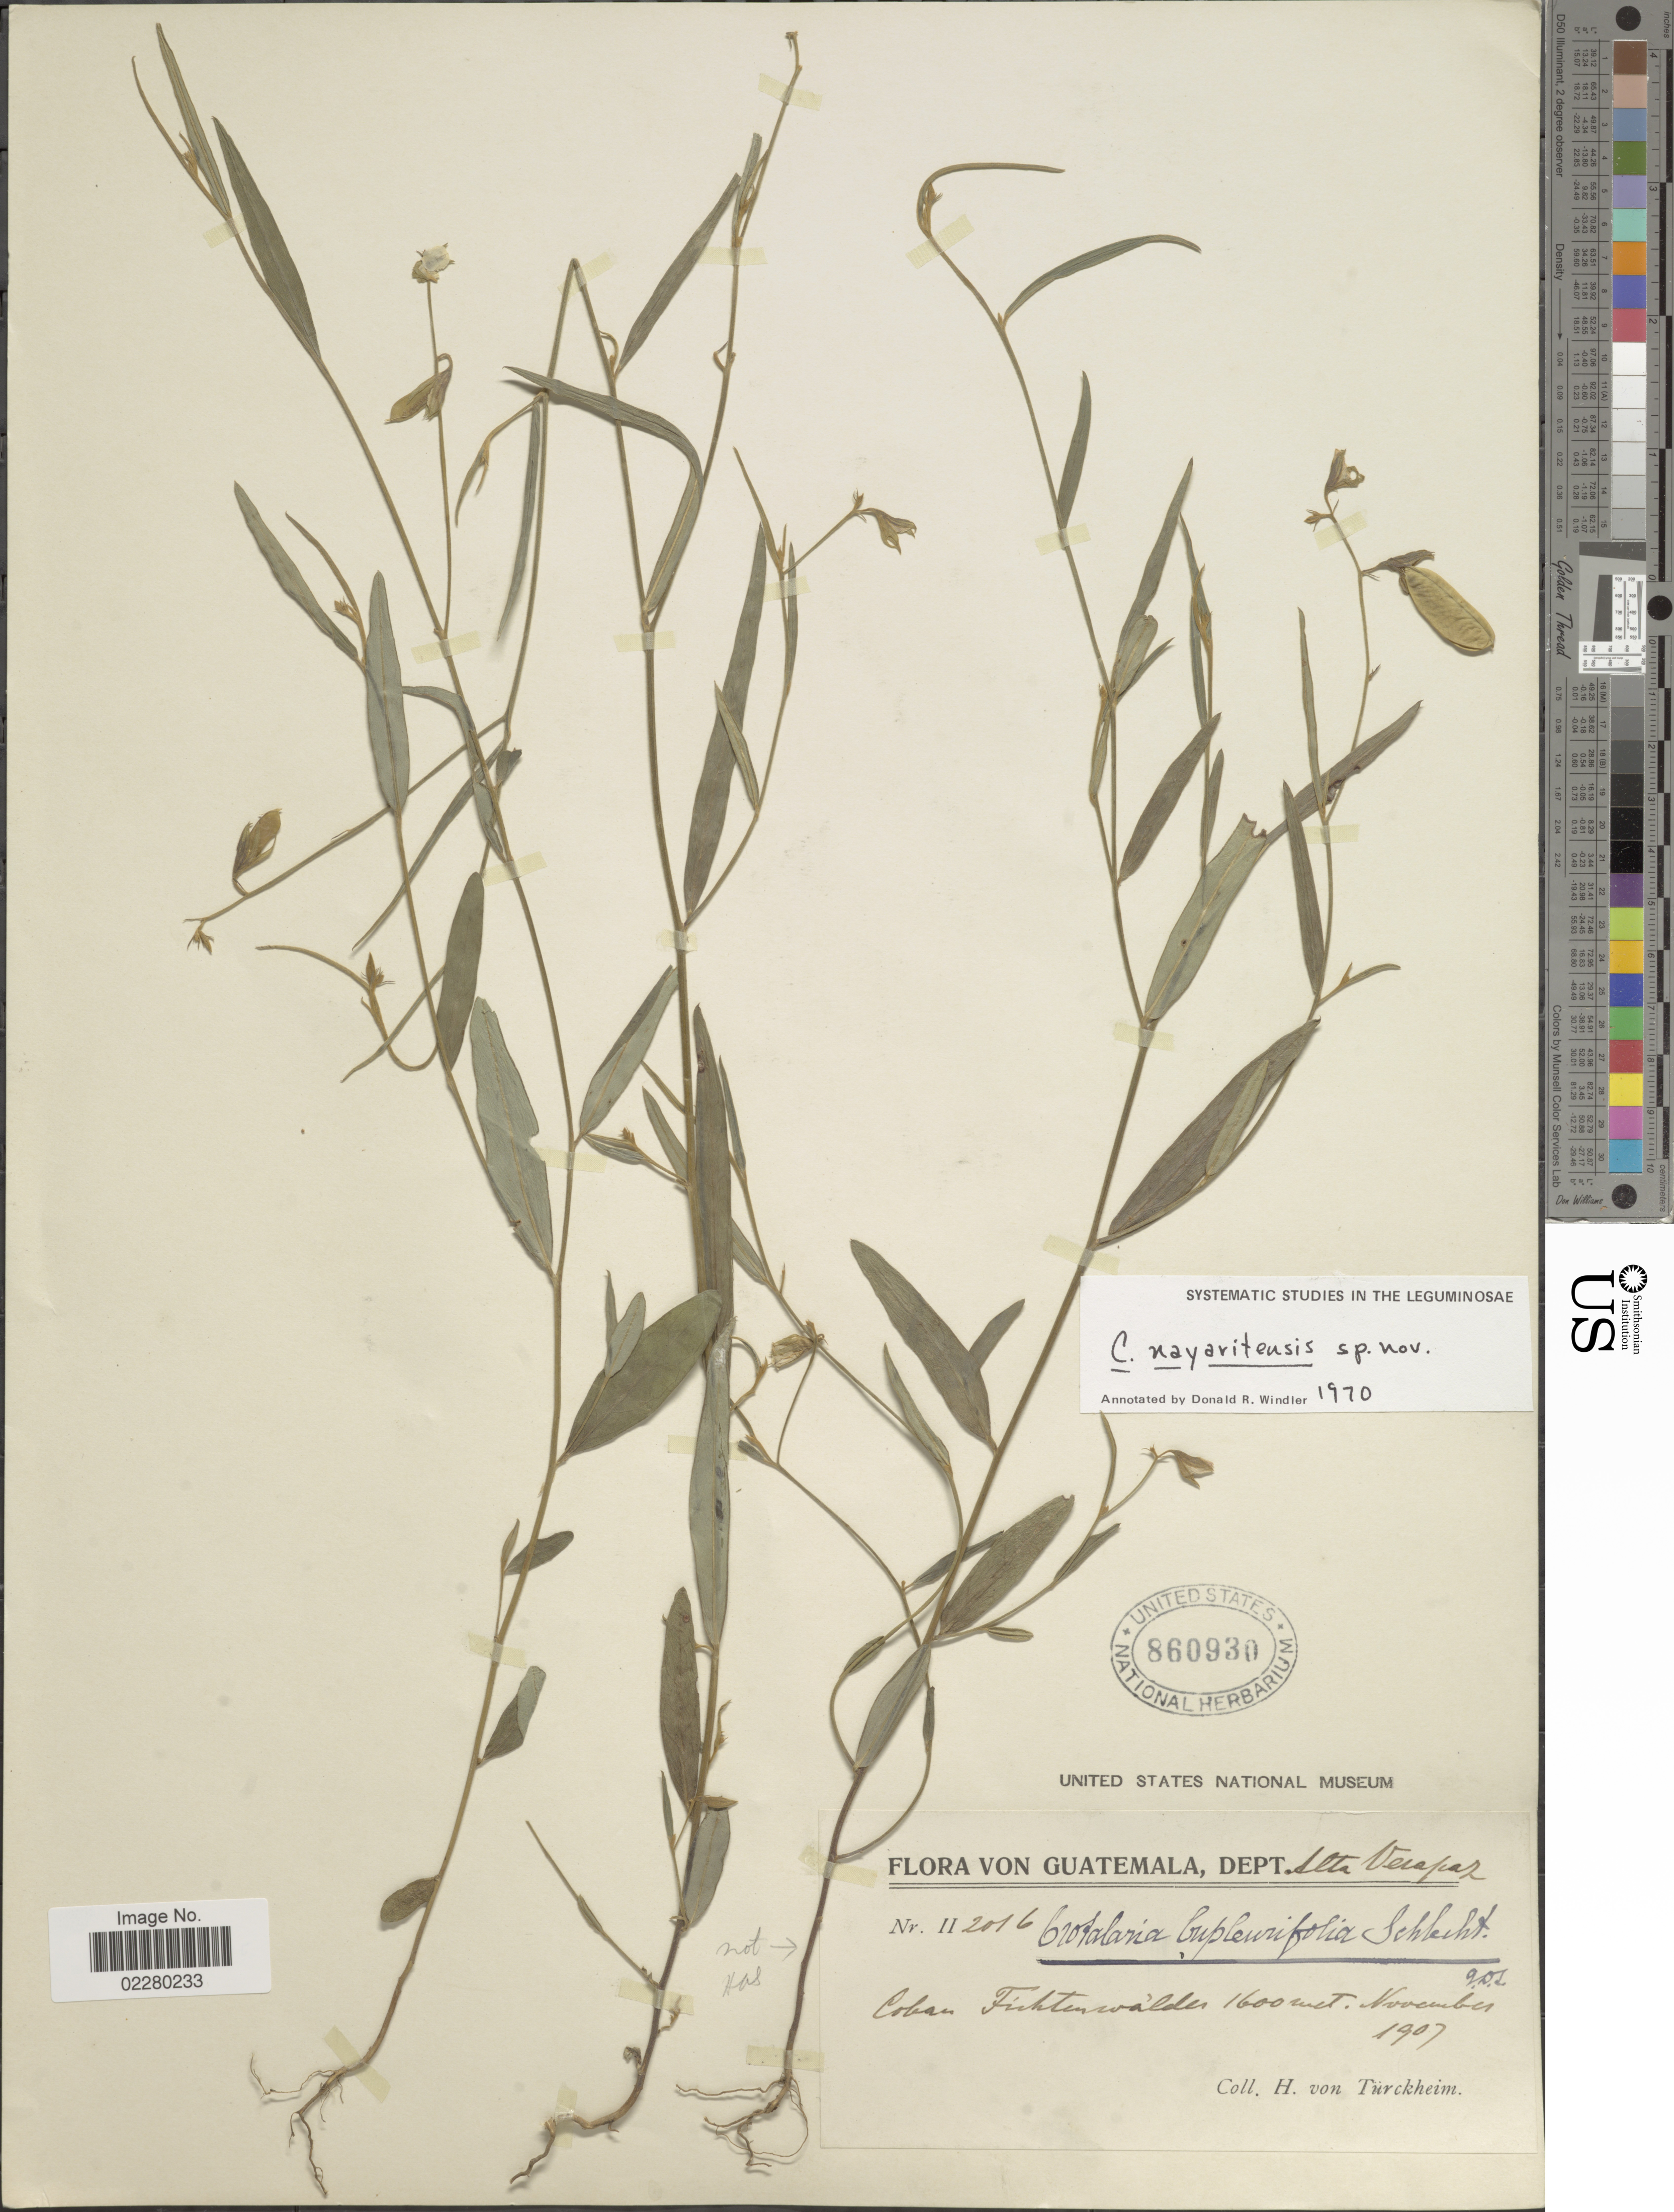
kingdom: Plantae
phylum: Tracheophyta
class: Magnoliopsida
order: Fabales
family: Fabaceae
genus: Crotalaria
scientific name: Crotalaria nayaritensis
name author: Windler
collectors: H. von Türckheim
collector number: II2016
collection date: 1907-11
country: Guatemala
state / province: Alta Verapaz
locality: Dept. Alta Verapaz. Coban Fichten wâldes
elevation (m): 1600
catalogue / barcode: US 860930